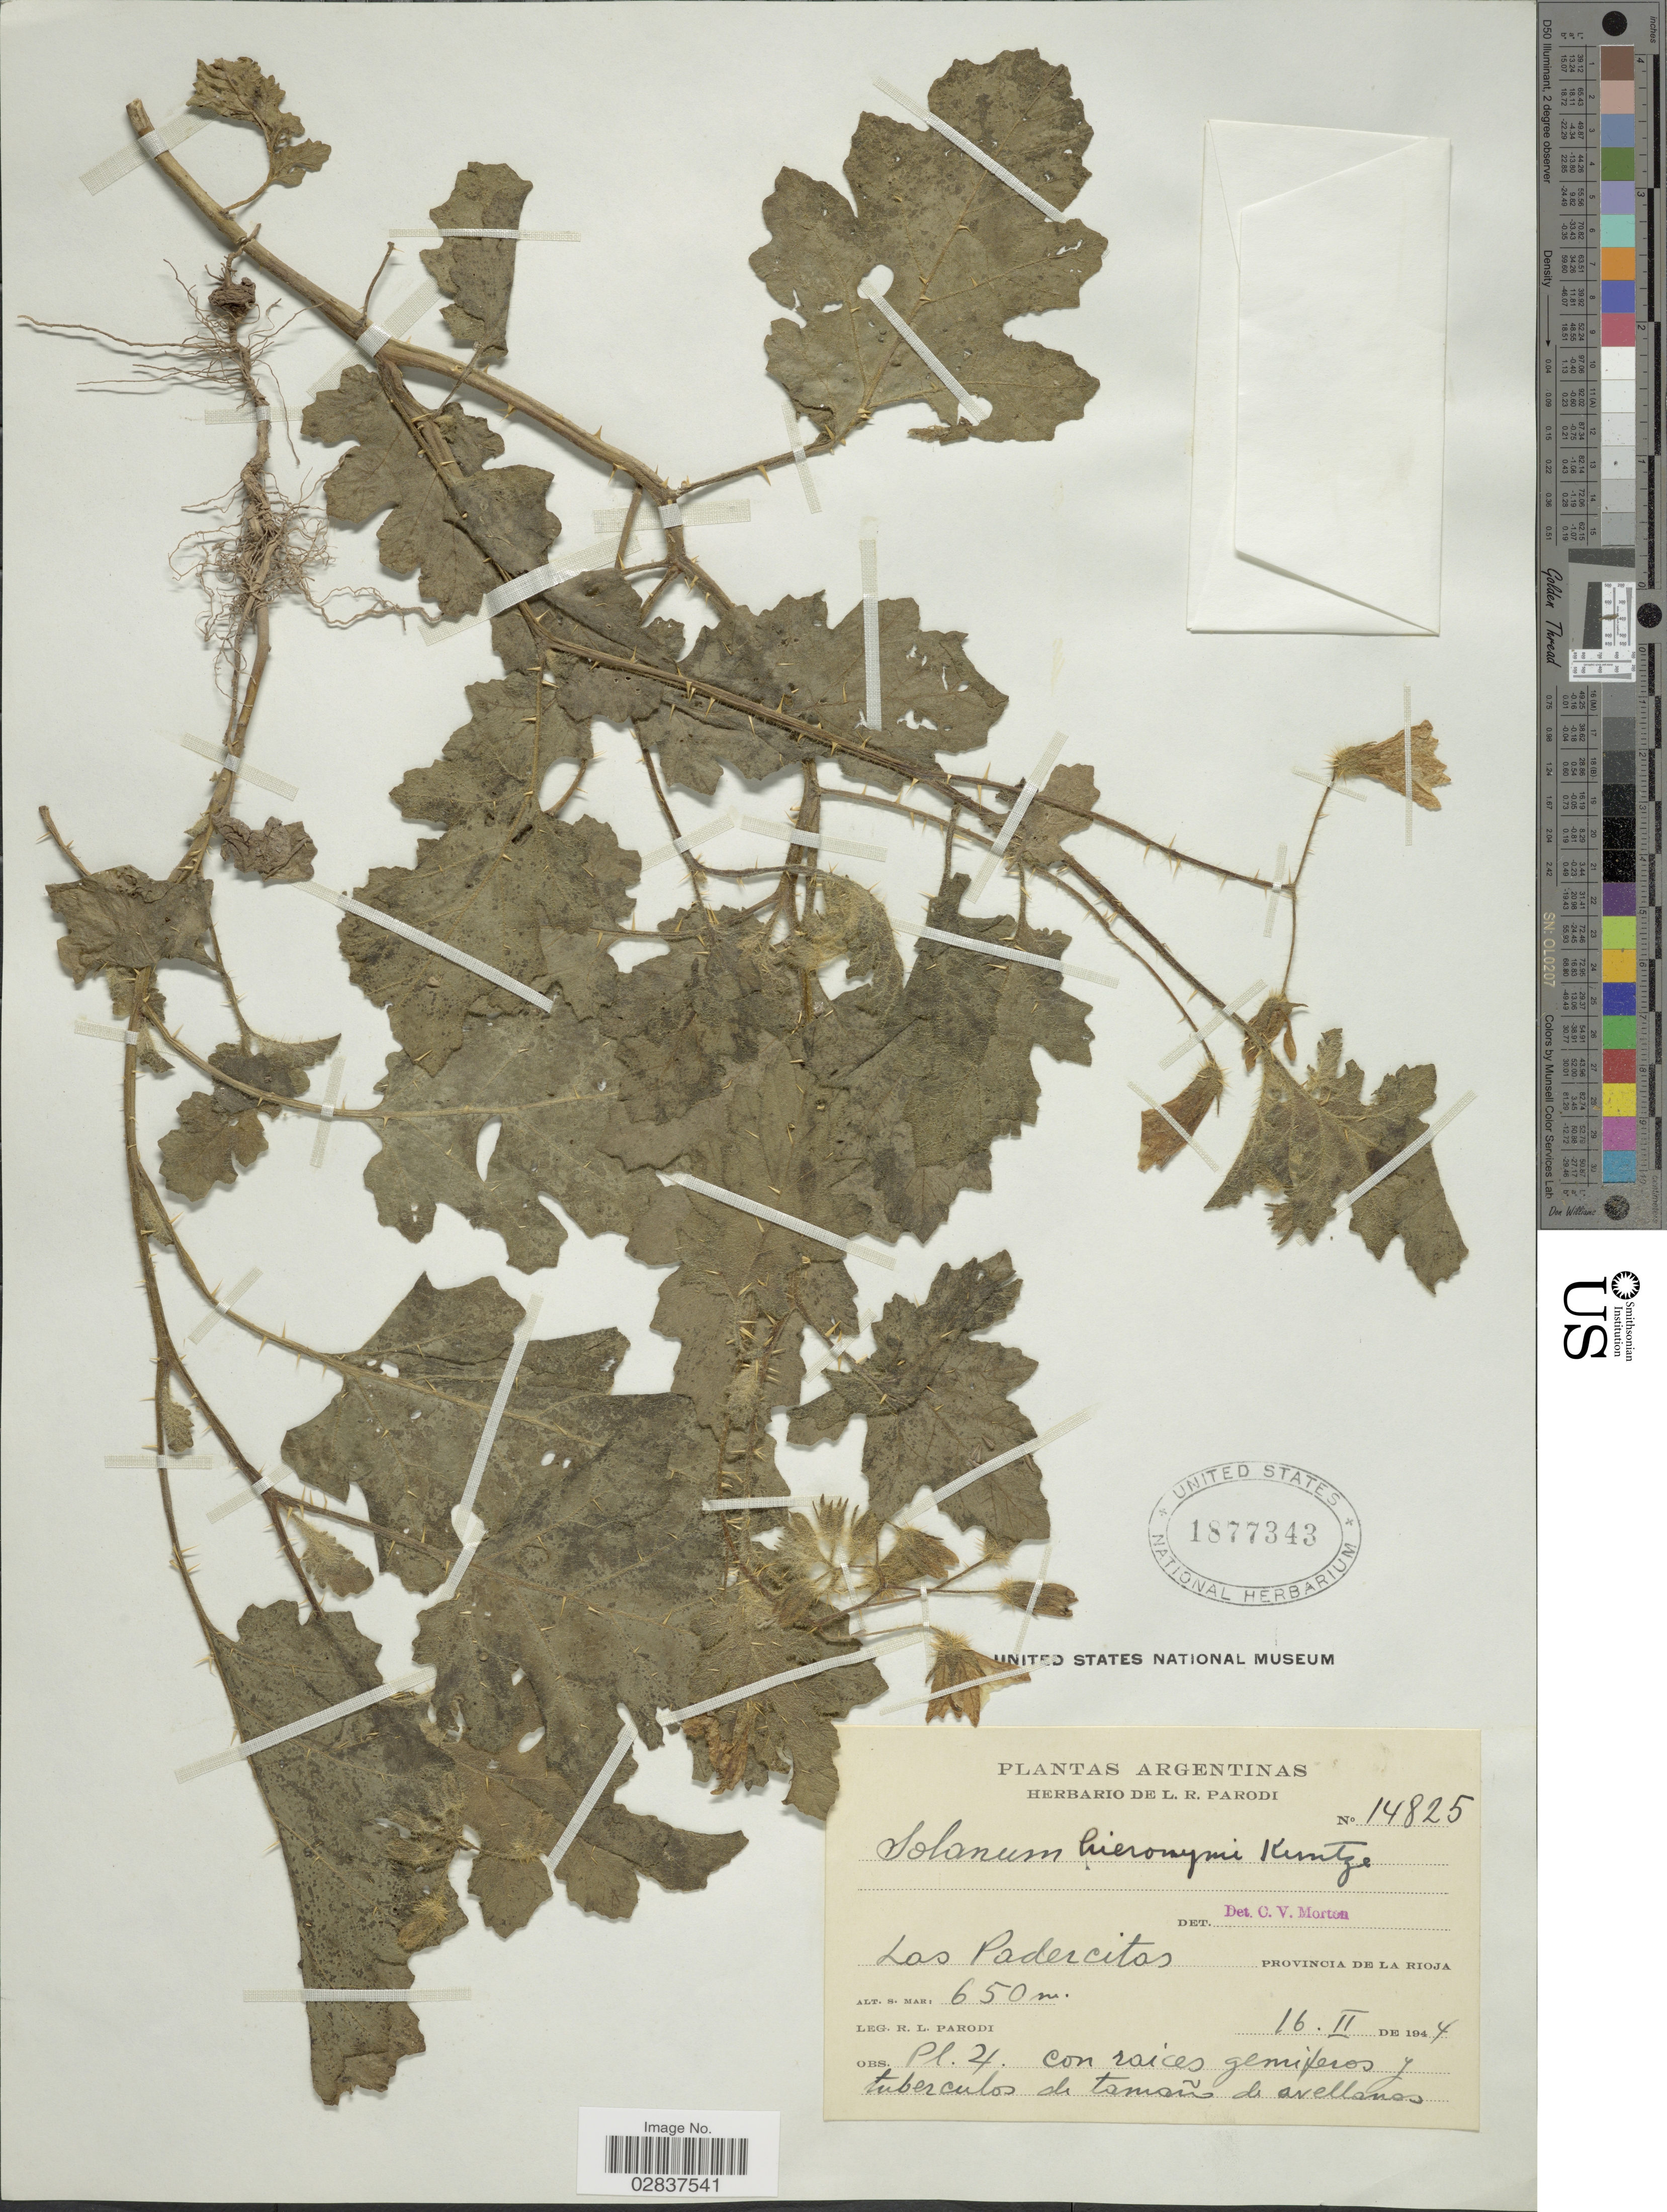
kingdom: Plantae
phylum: Tracheophyta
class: Magnoliopsida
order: Solanales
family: Solanaceae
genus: Solanum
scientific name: Solanum hieronymi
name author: Kuntze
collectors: L. R. Parodi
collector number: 14825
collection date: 1944-02-16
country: Argentina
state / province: La Rioja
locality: Las Padercitas.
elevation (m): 650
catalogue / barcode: US 1877343